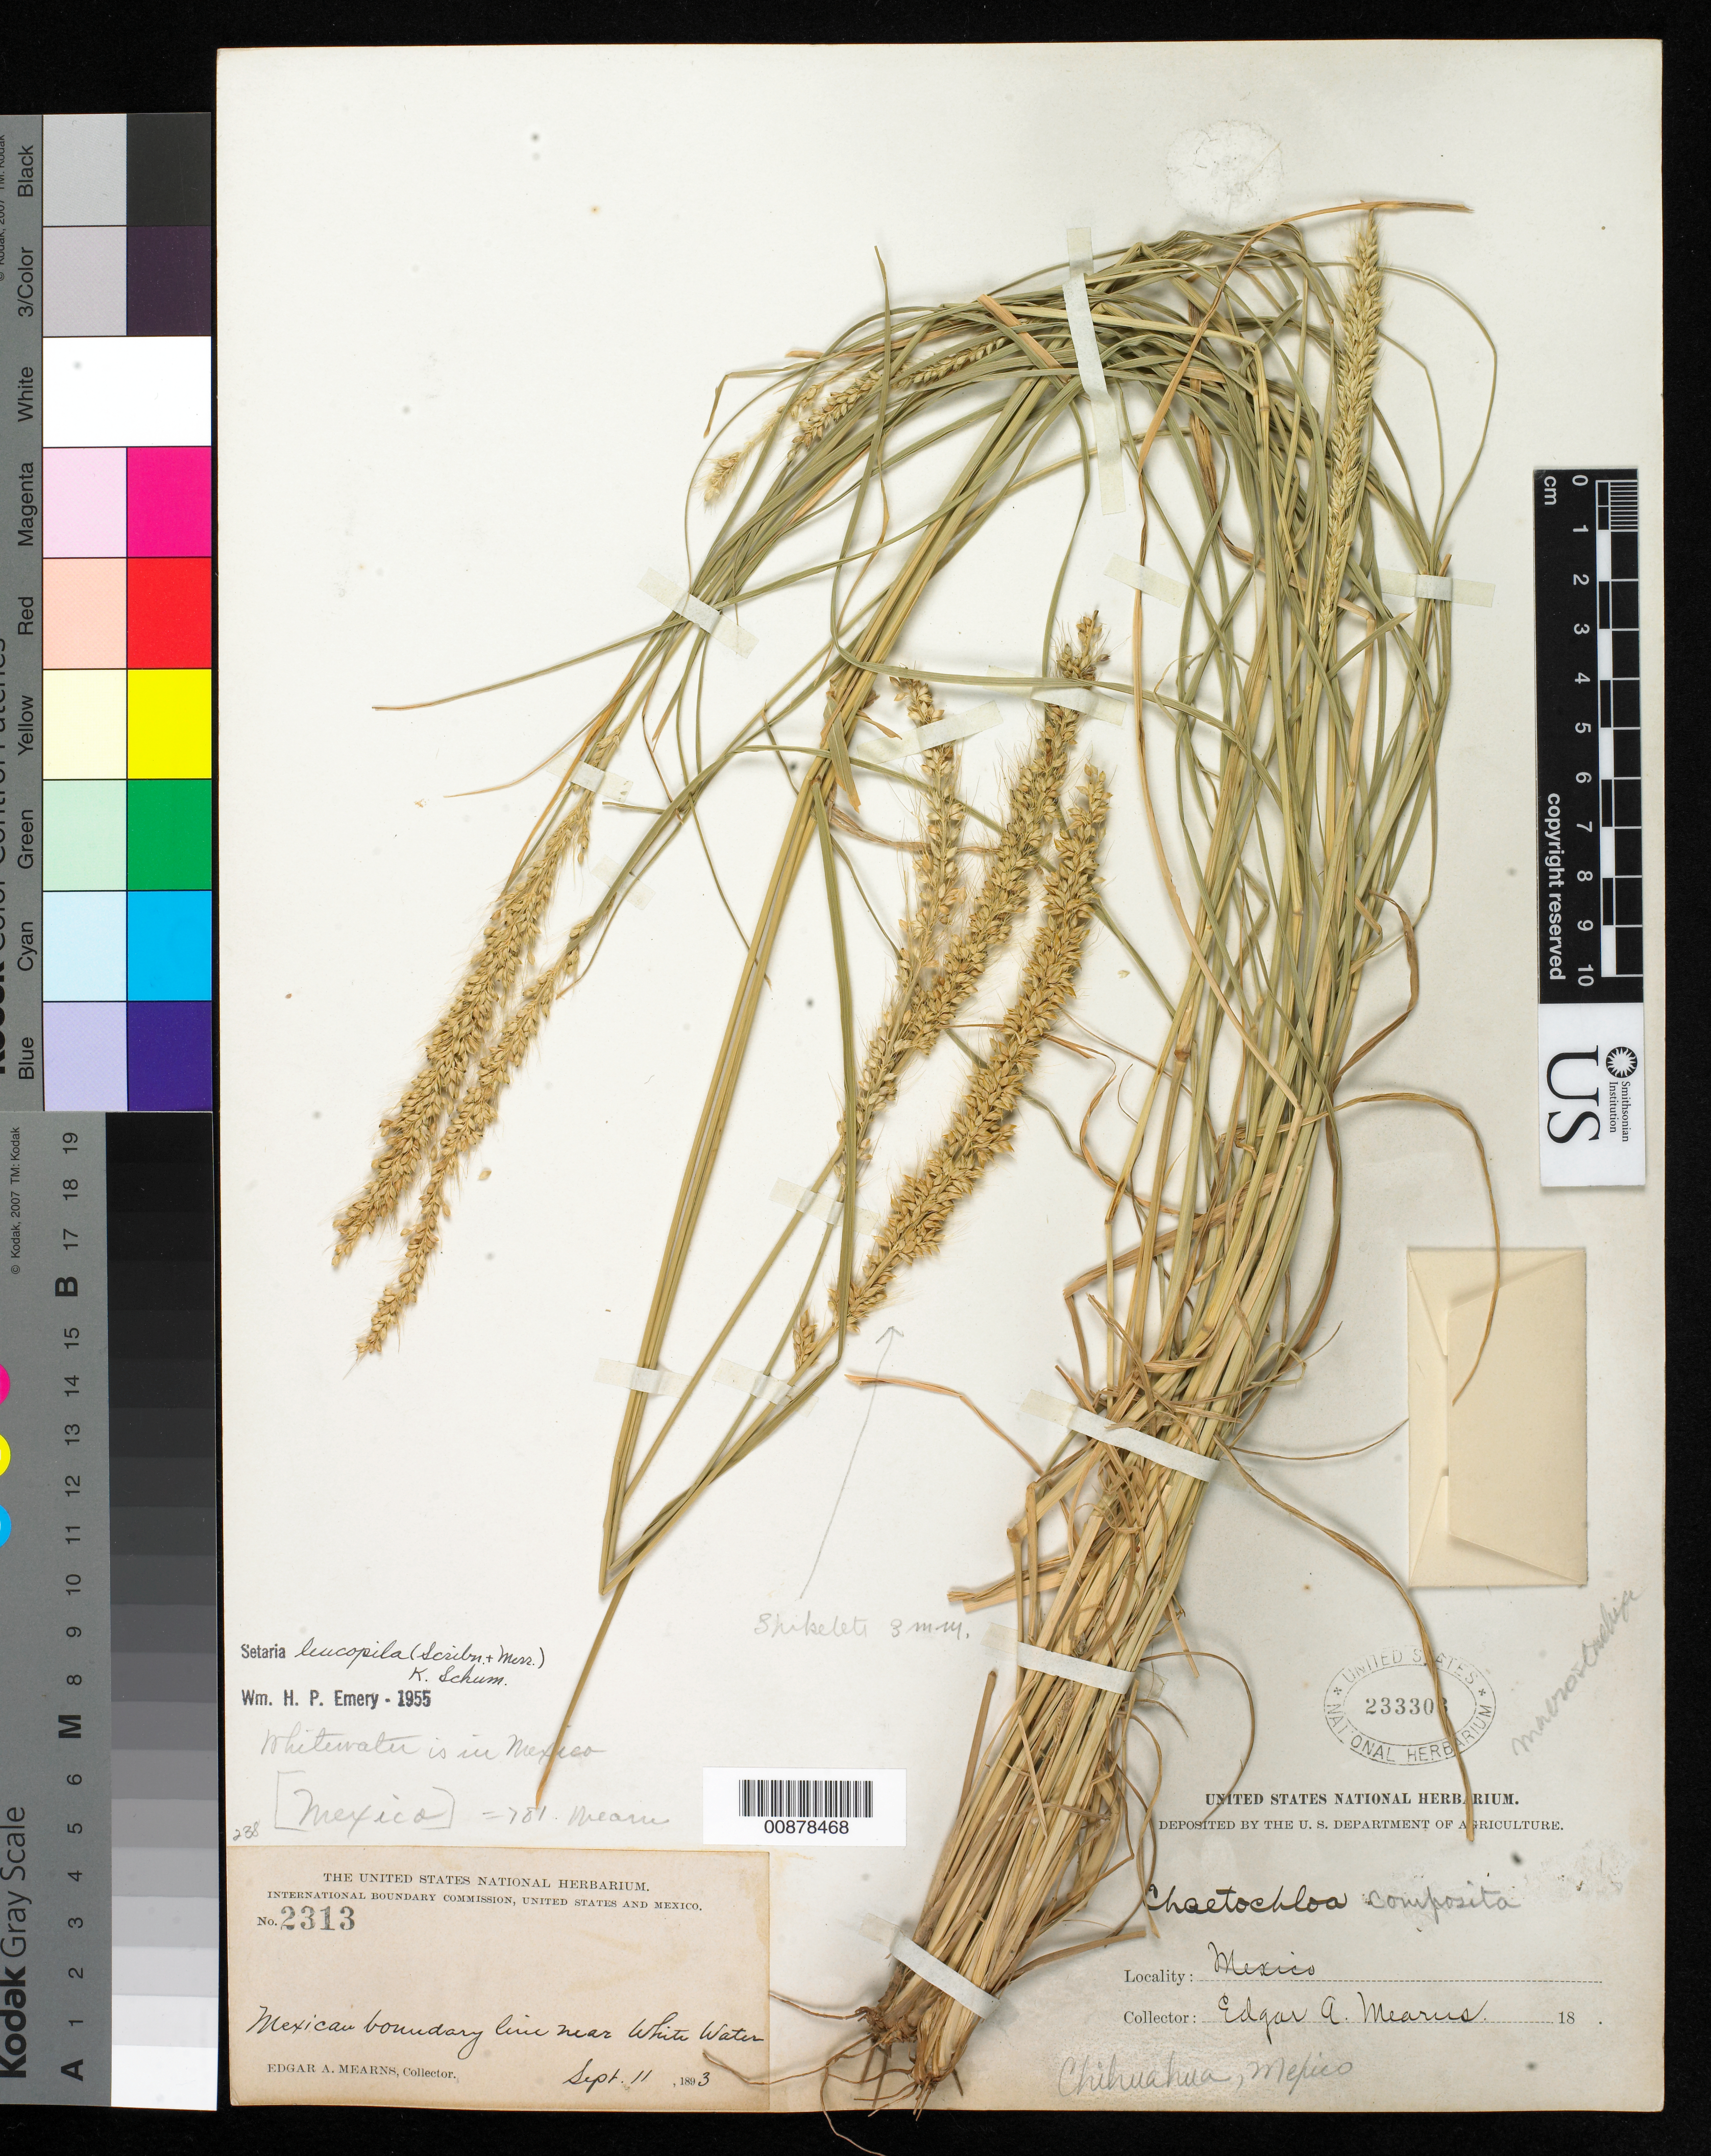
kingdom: Plantae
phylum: Tracheophyta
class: Liliopsida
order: Poales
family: Poaceae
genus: Setaria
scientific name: Setaria leucopila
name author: (Scribn. & Merr.) K. Schum.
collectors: E. A. Mearns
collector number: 2313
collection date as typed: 11 Sep 1893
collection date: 1893-09-11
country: Mexico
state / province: Chihuahua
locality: Chihuahua.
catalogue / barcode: US 233303